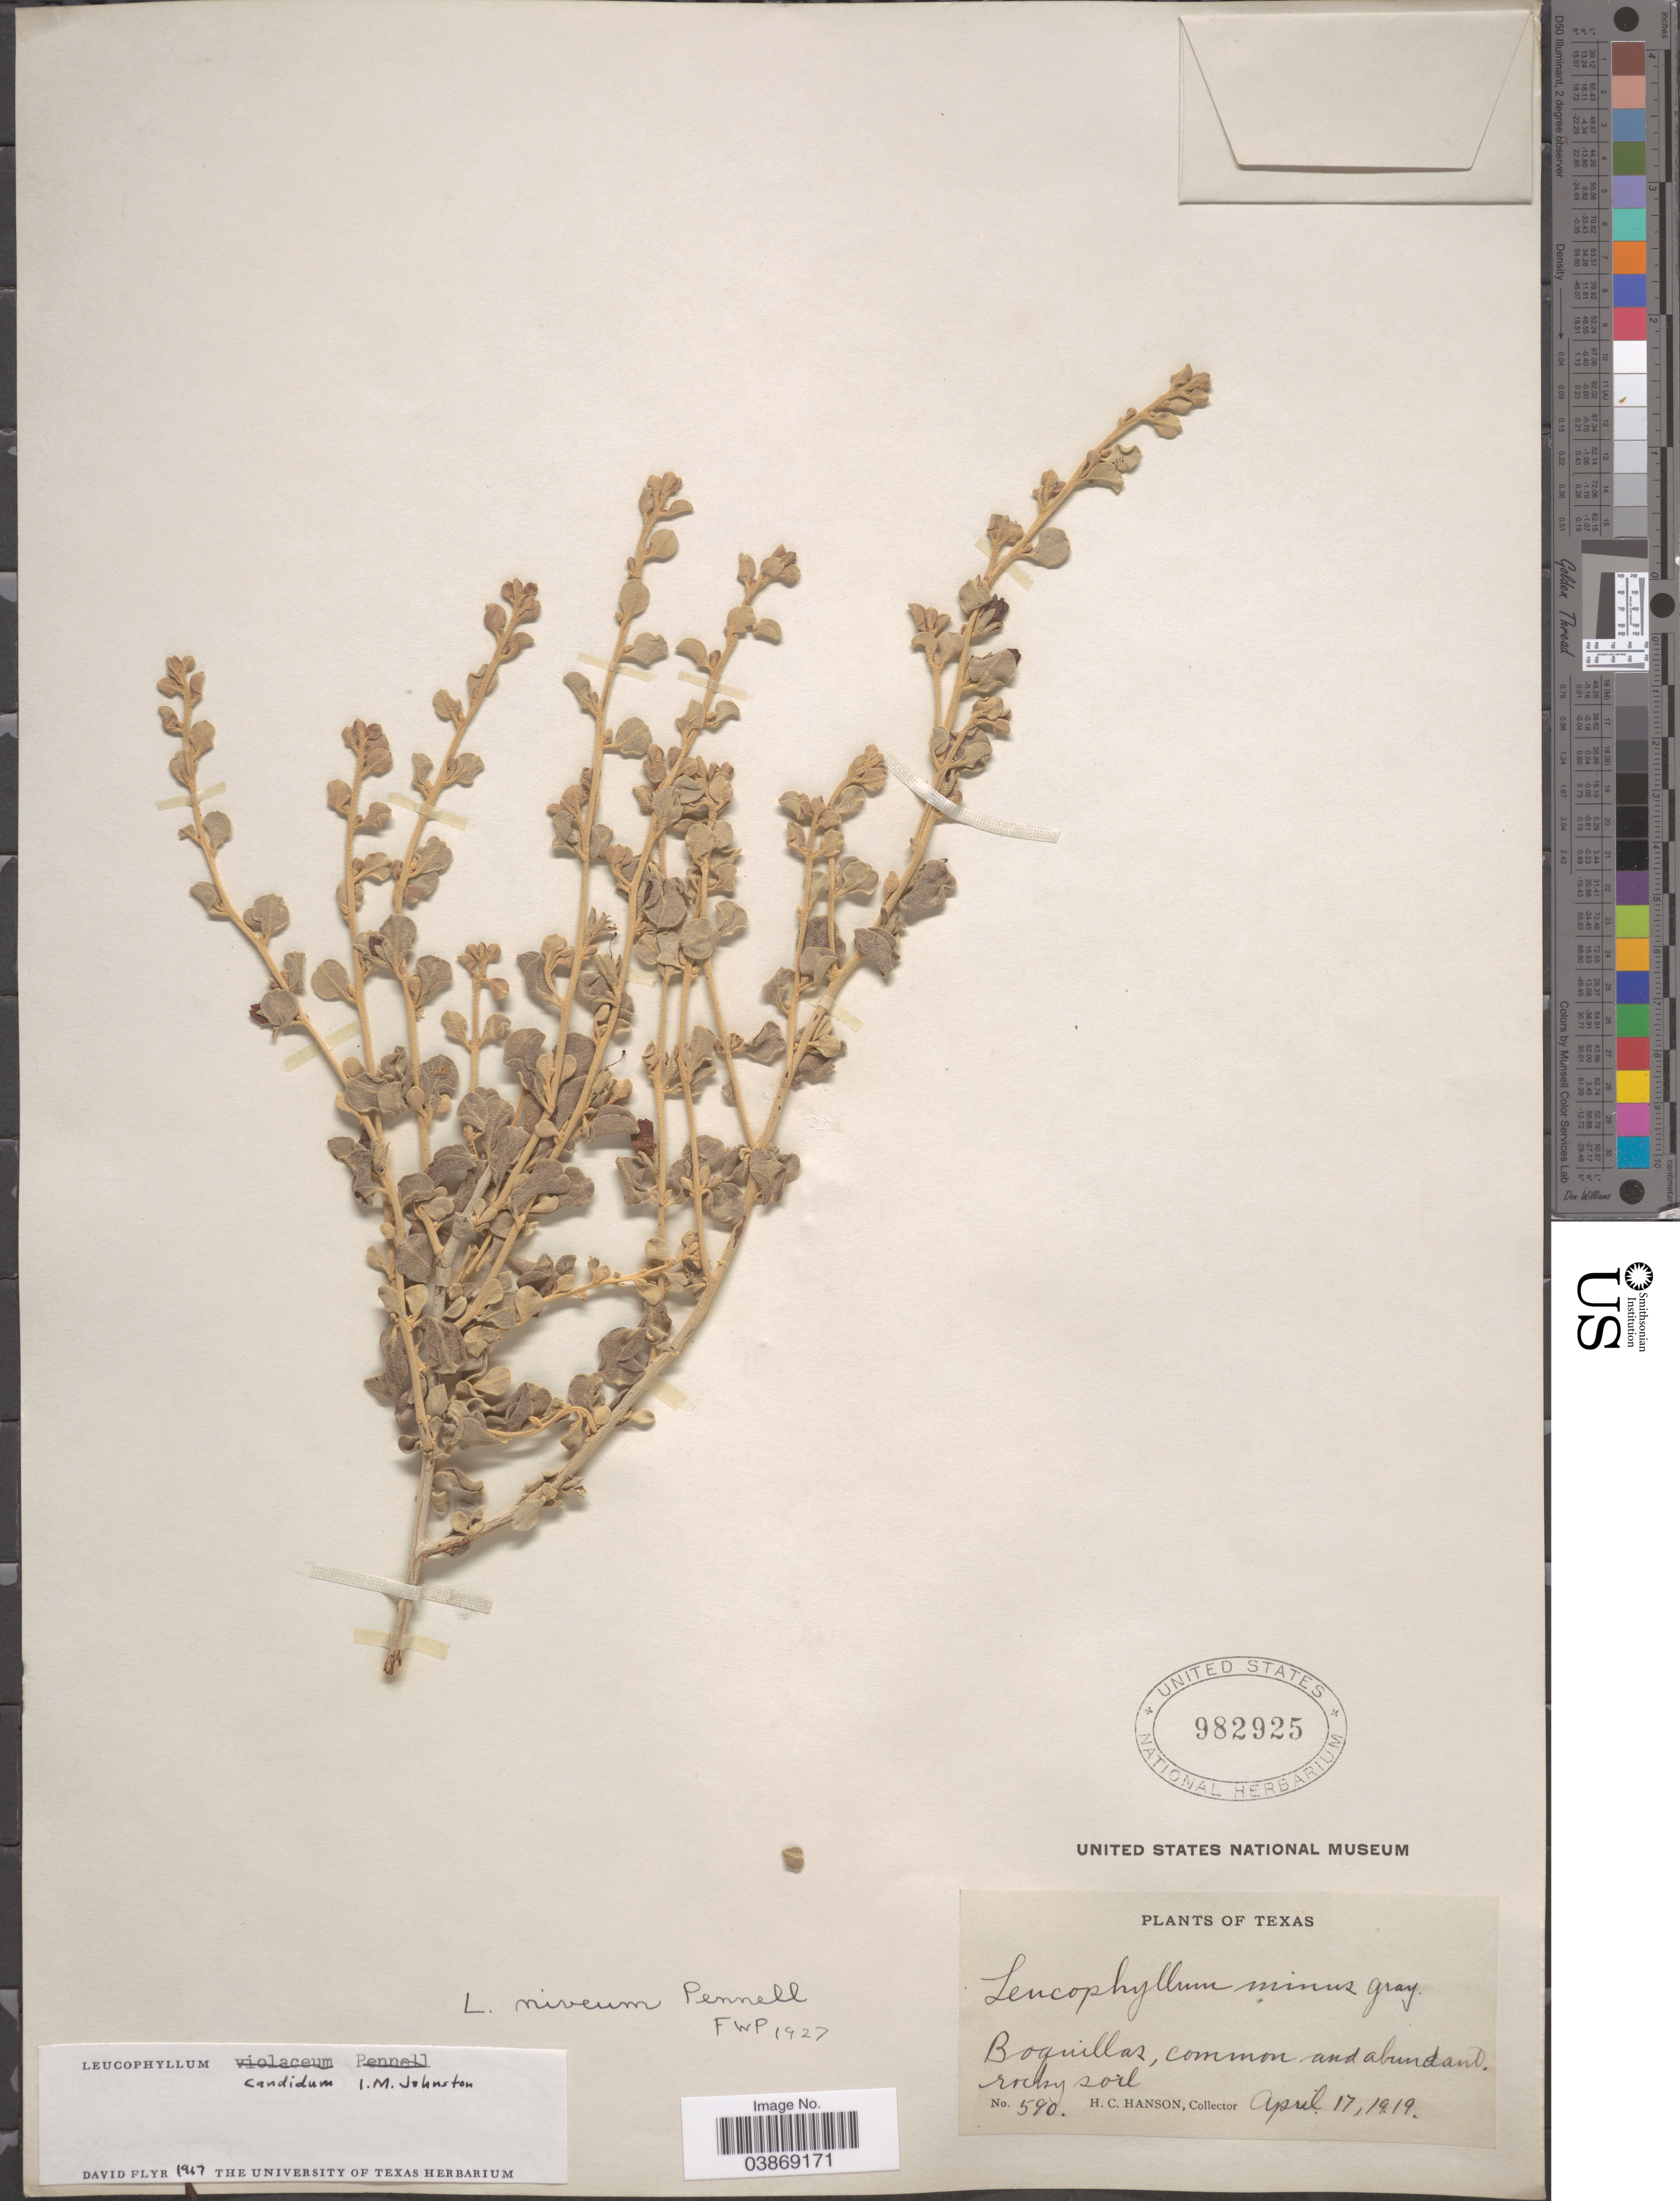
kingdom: Plantae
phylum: Tracheophyta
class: Magnoliopsida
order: Lamiales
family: Scrophulariaceae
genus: Leucophyllum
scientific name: Leucophyllum candidum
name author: I.M. Johnst.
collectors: H. Hanson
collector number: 590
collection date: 1919-04-17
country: United States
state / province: Texas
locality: Boquillas, common and abundant, rocky soil.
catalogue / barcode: US 982925